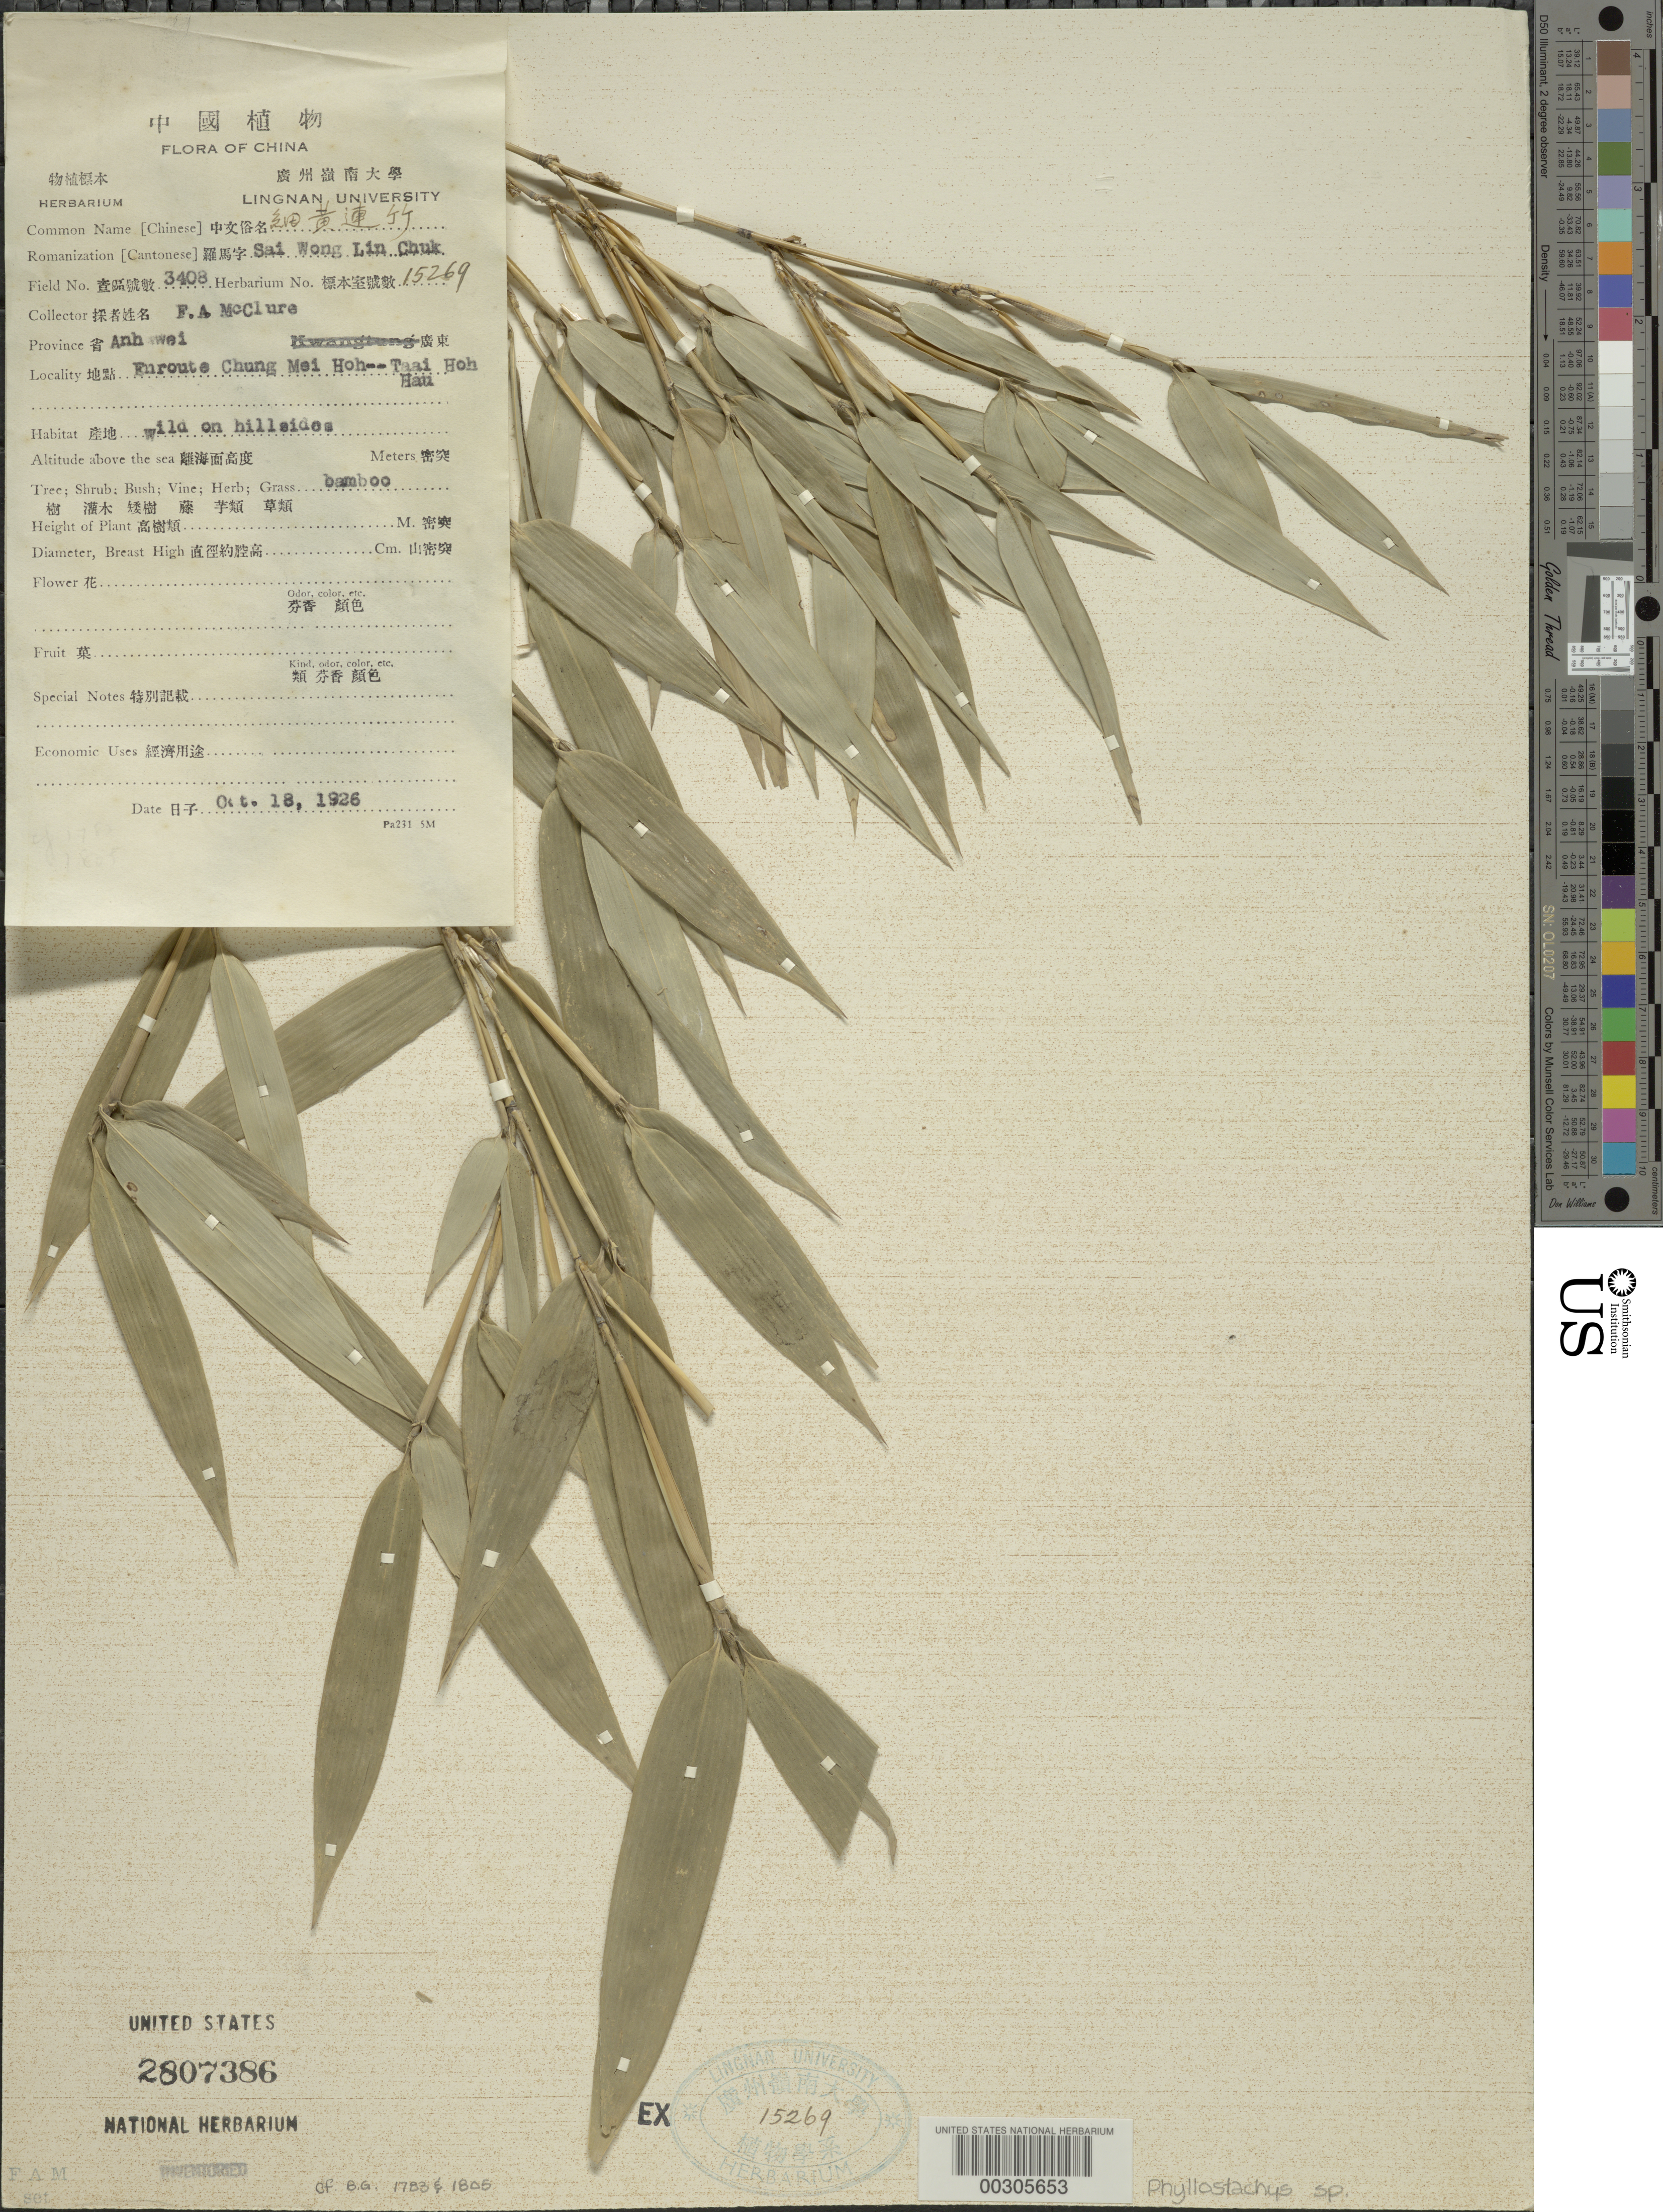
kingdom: Plantae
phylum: Tracheophyta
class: Liliopsida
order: Poales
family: Poaceae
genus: Phyllostachys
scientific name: Phyllostachys sp.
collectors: F. A. McClure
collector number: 3408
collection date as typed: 18 Oct 1926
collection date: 1926-10-18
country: China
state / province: Anhui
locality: Chung mei hoh/taai hoh hau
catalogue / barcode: US 2807386